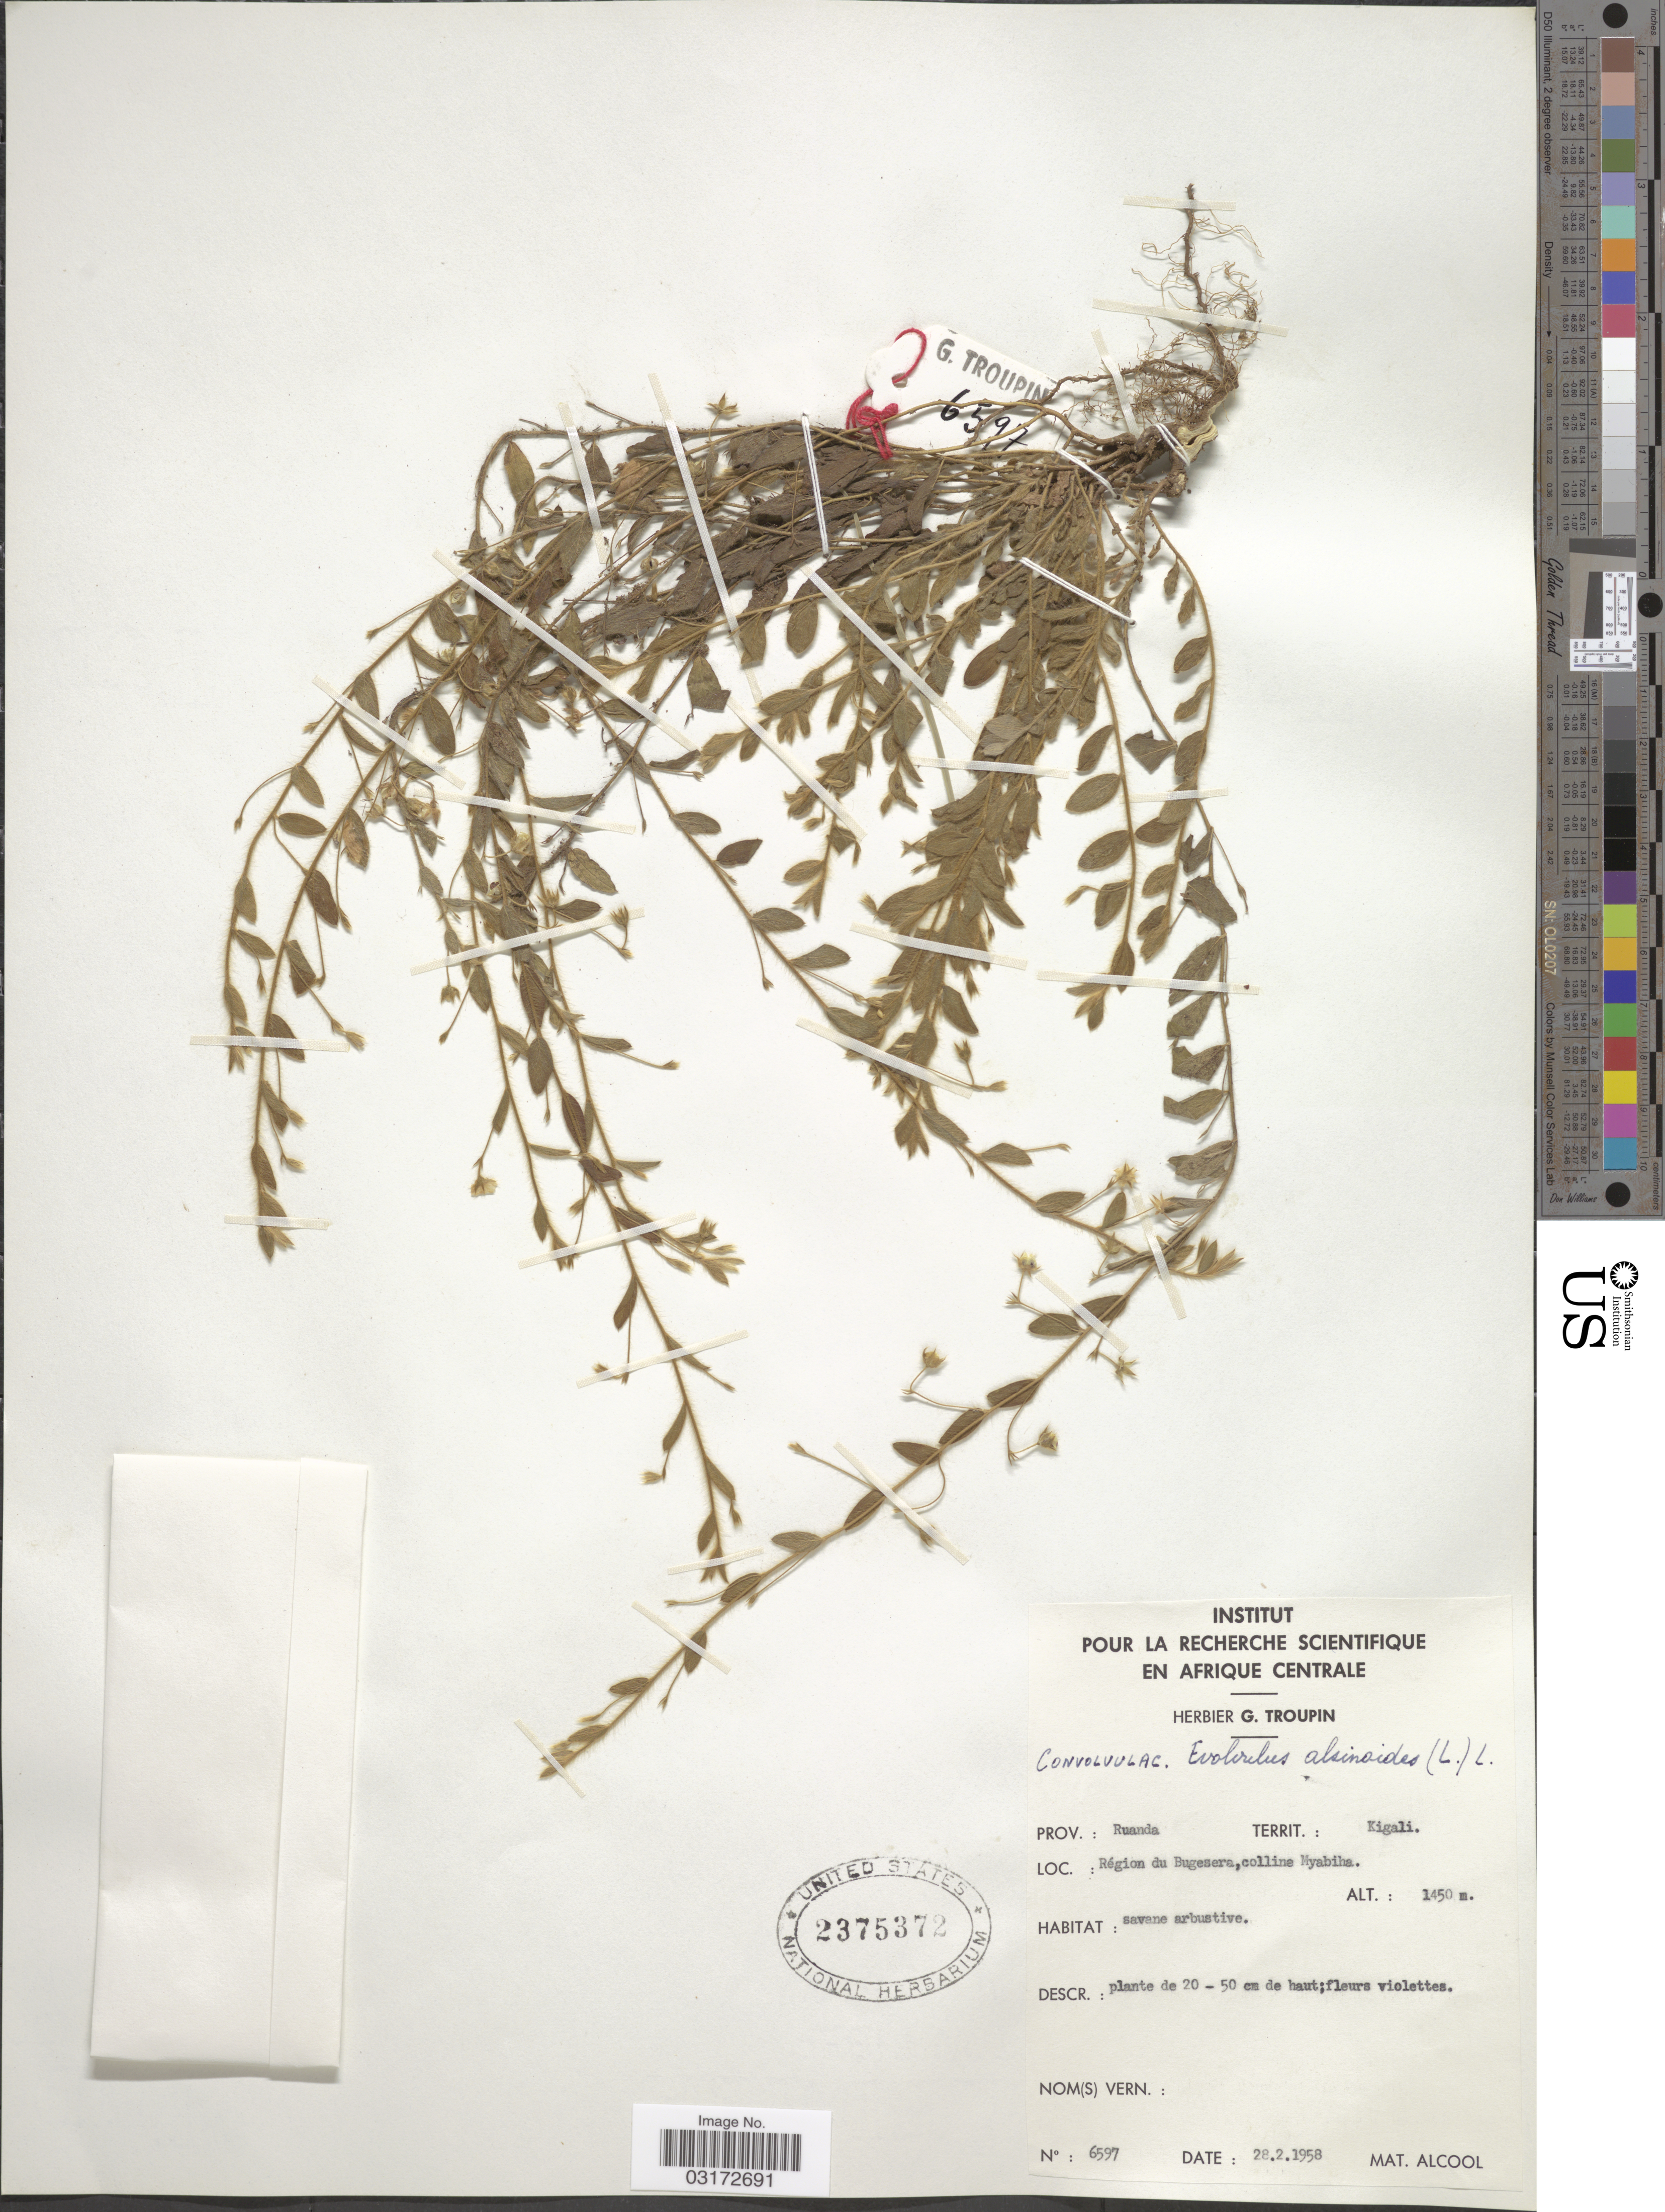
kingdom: Plantae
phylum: Tracheophyta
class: Magnoliopsida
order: Solanales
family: Convolvulaceae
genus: Evolvulus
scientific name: Evolvulus alsinoides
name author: (L.) L.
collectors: ex herb. G. Troupin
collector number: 6597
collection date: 1958-02-28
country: Rwanda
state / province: Kigali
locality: Prov.: Ruanda. Territ.: Kigali. Région du Bugesera, colline Nyabiha.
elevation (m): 1450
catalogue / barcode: US 2375372